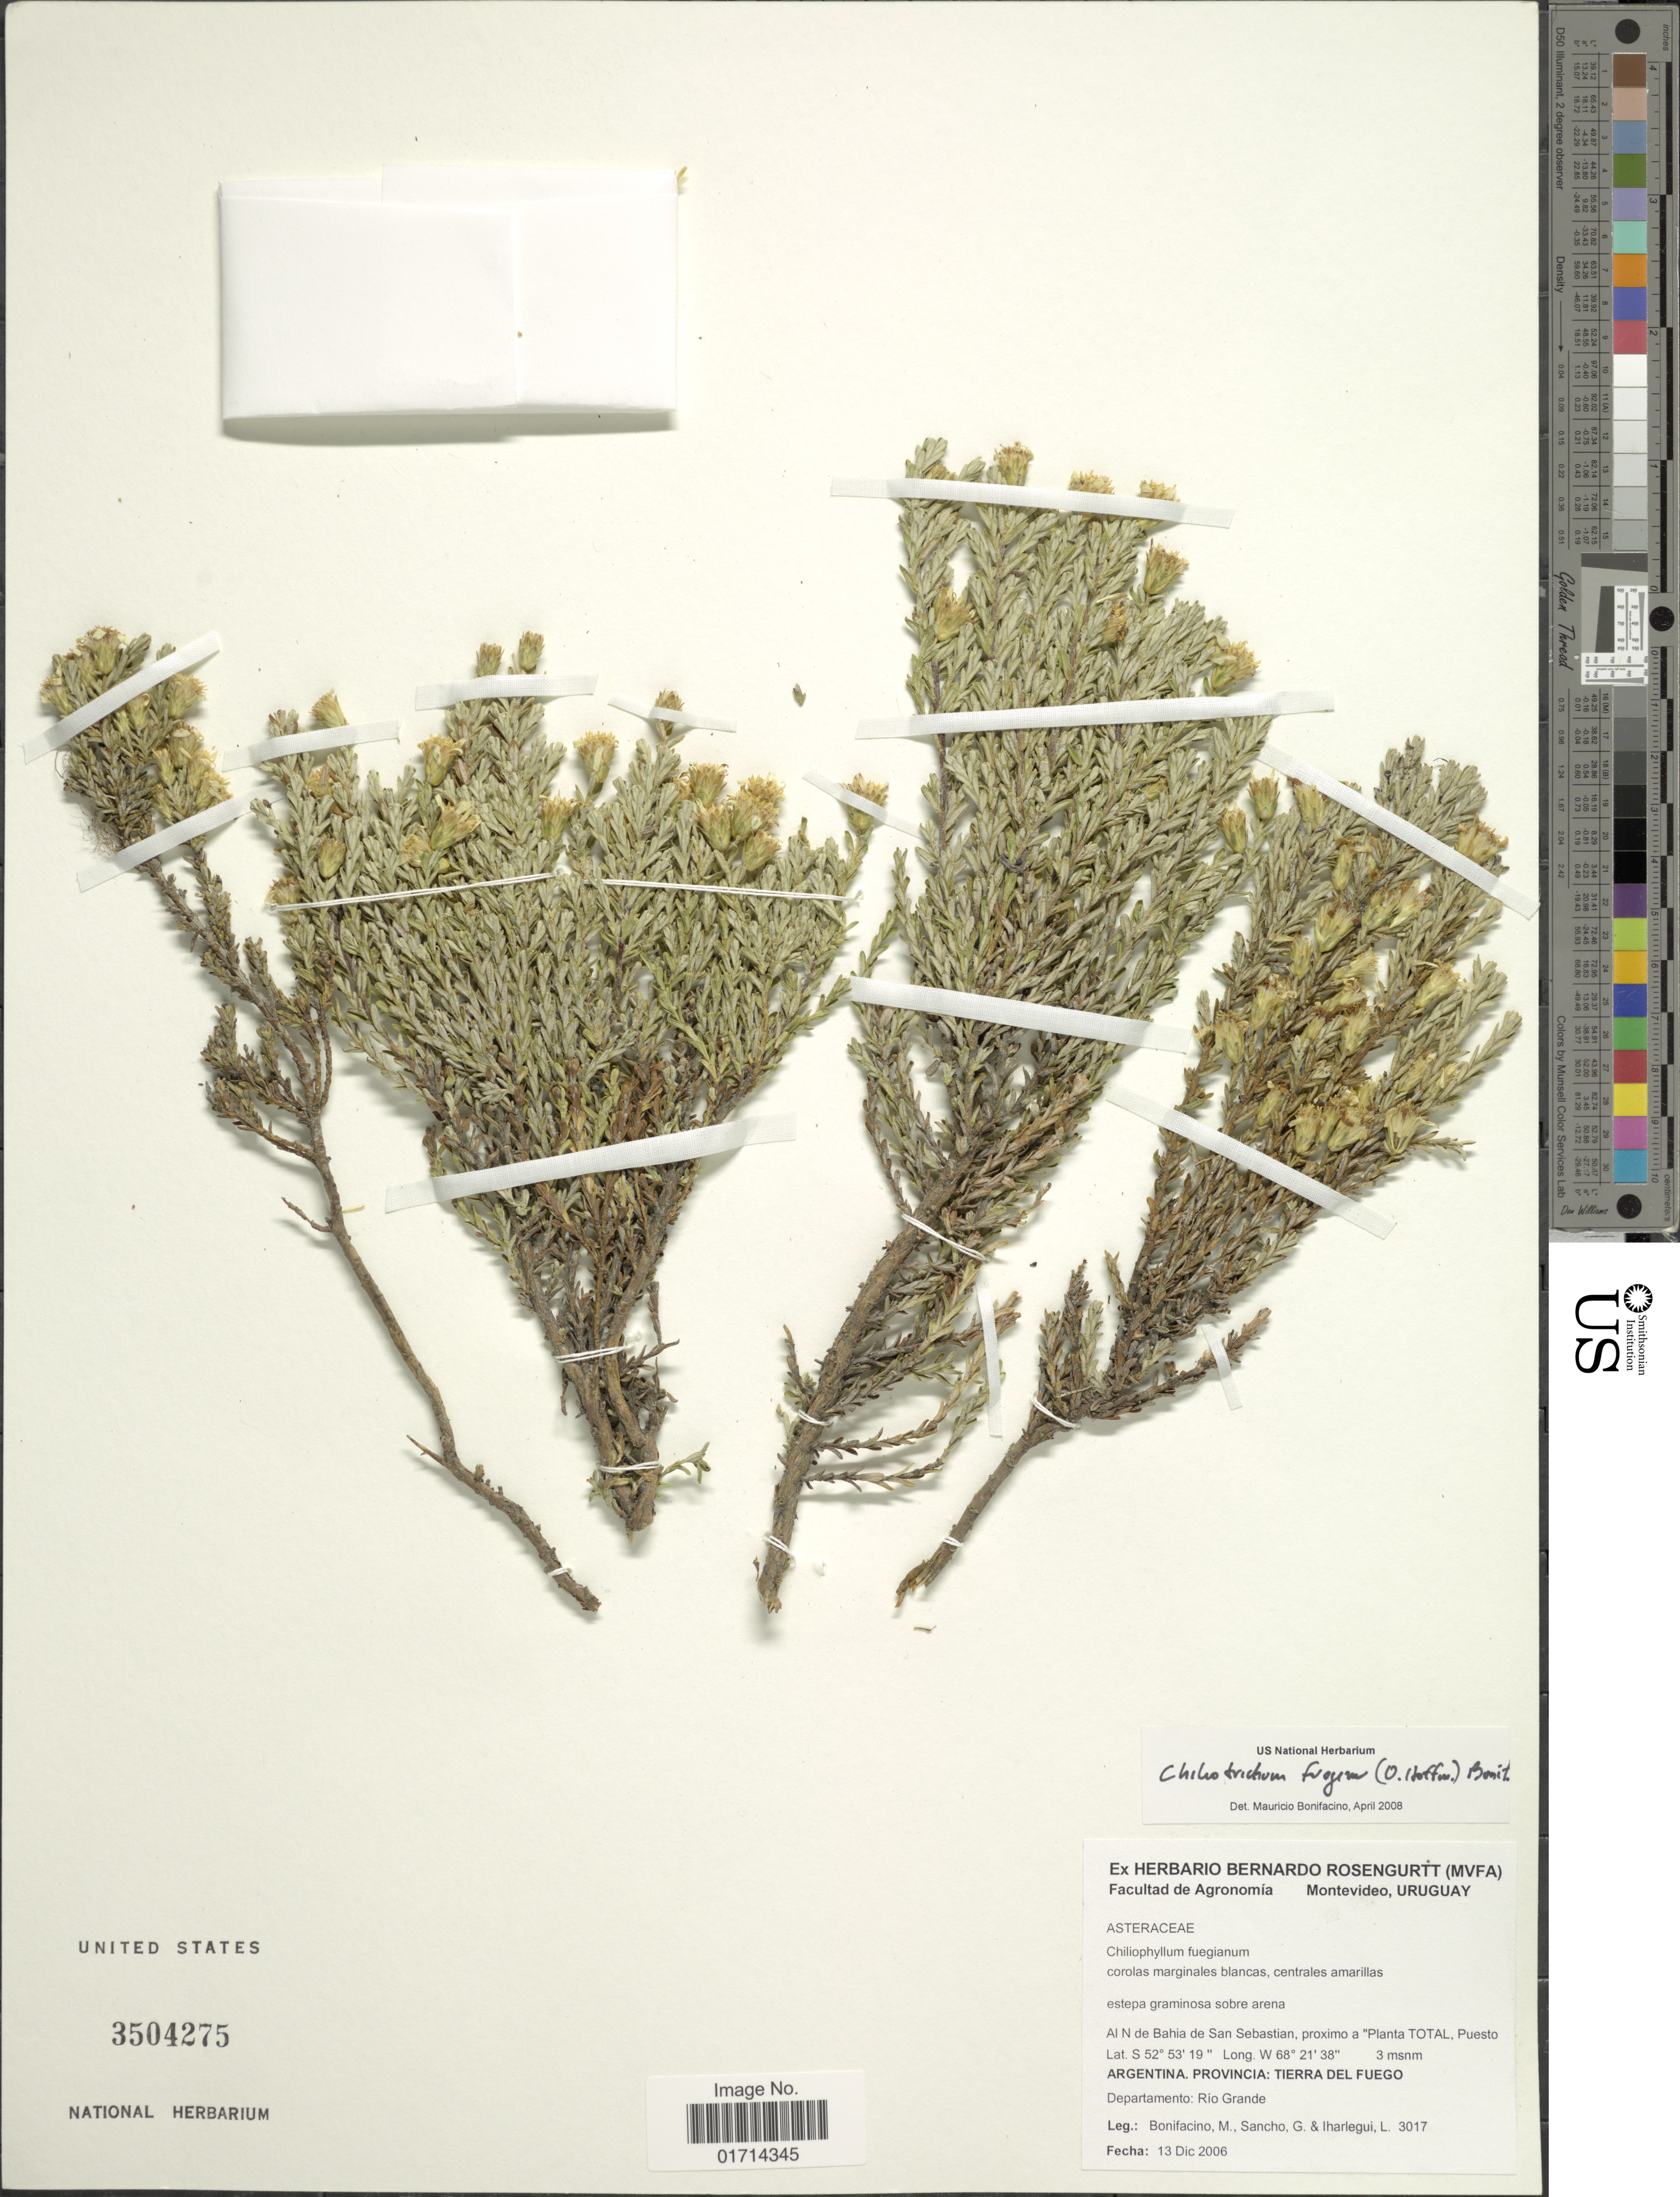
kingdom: Plantae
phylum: Tracheophyta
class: Magnoliopsida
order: Asterales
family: Asteraceae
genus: Chiliotrichum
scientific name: Chiliotrichum fuegianum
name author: (O. Hoffm.) Bonif.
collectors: M. Bonifacino, G. Sancho & L. Iharlegui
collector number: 3017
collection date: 2006-12-13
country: Argentina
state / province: Tierra del Fuego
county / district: Rio Grande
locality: Al N de Bahia de San Sebastian.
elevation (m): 3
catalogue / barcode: US 3504275